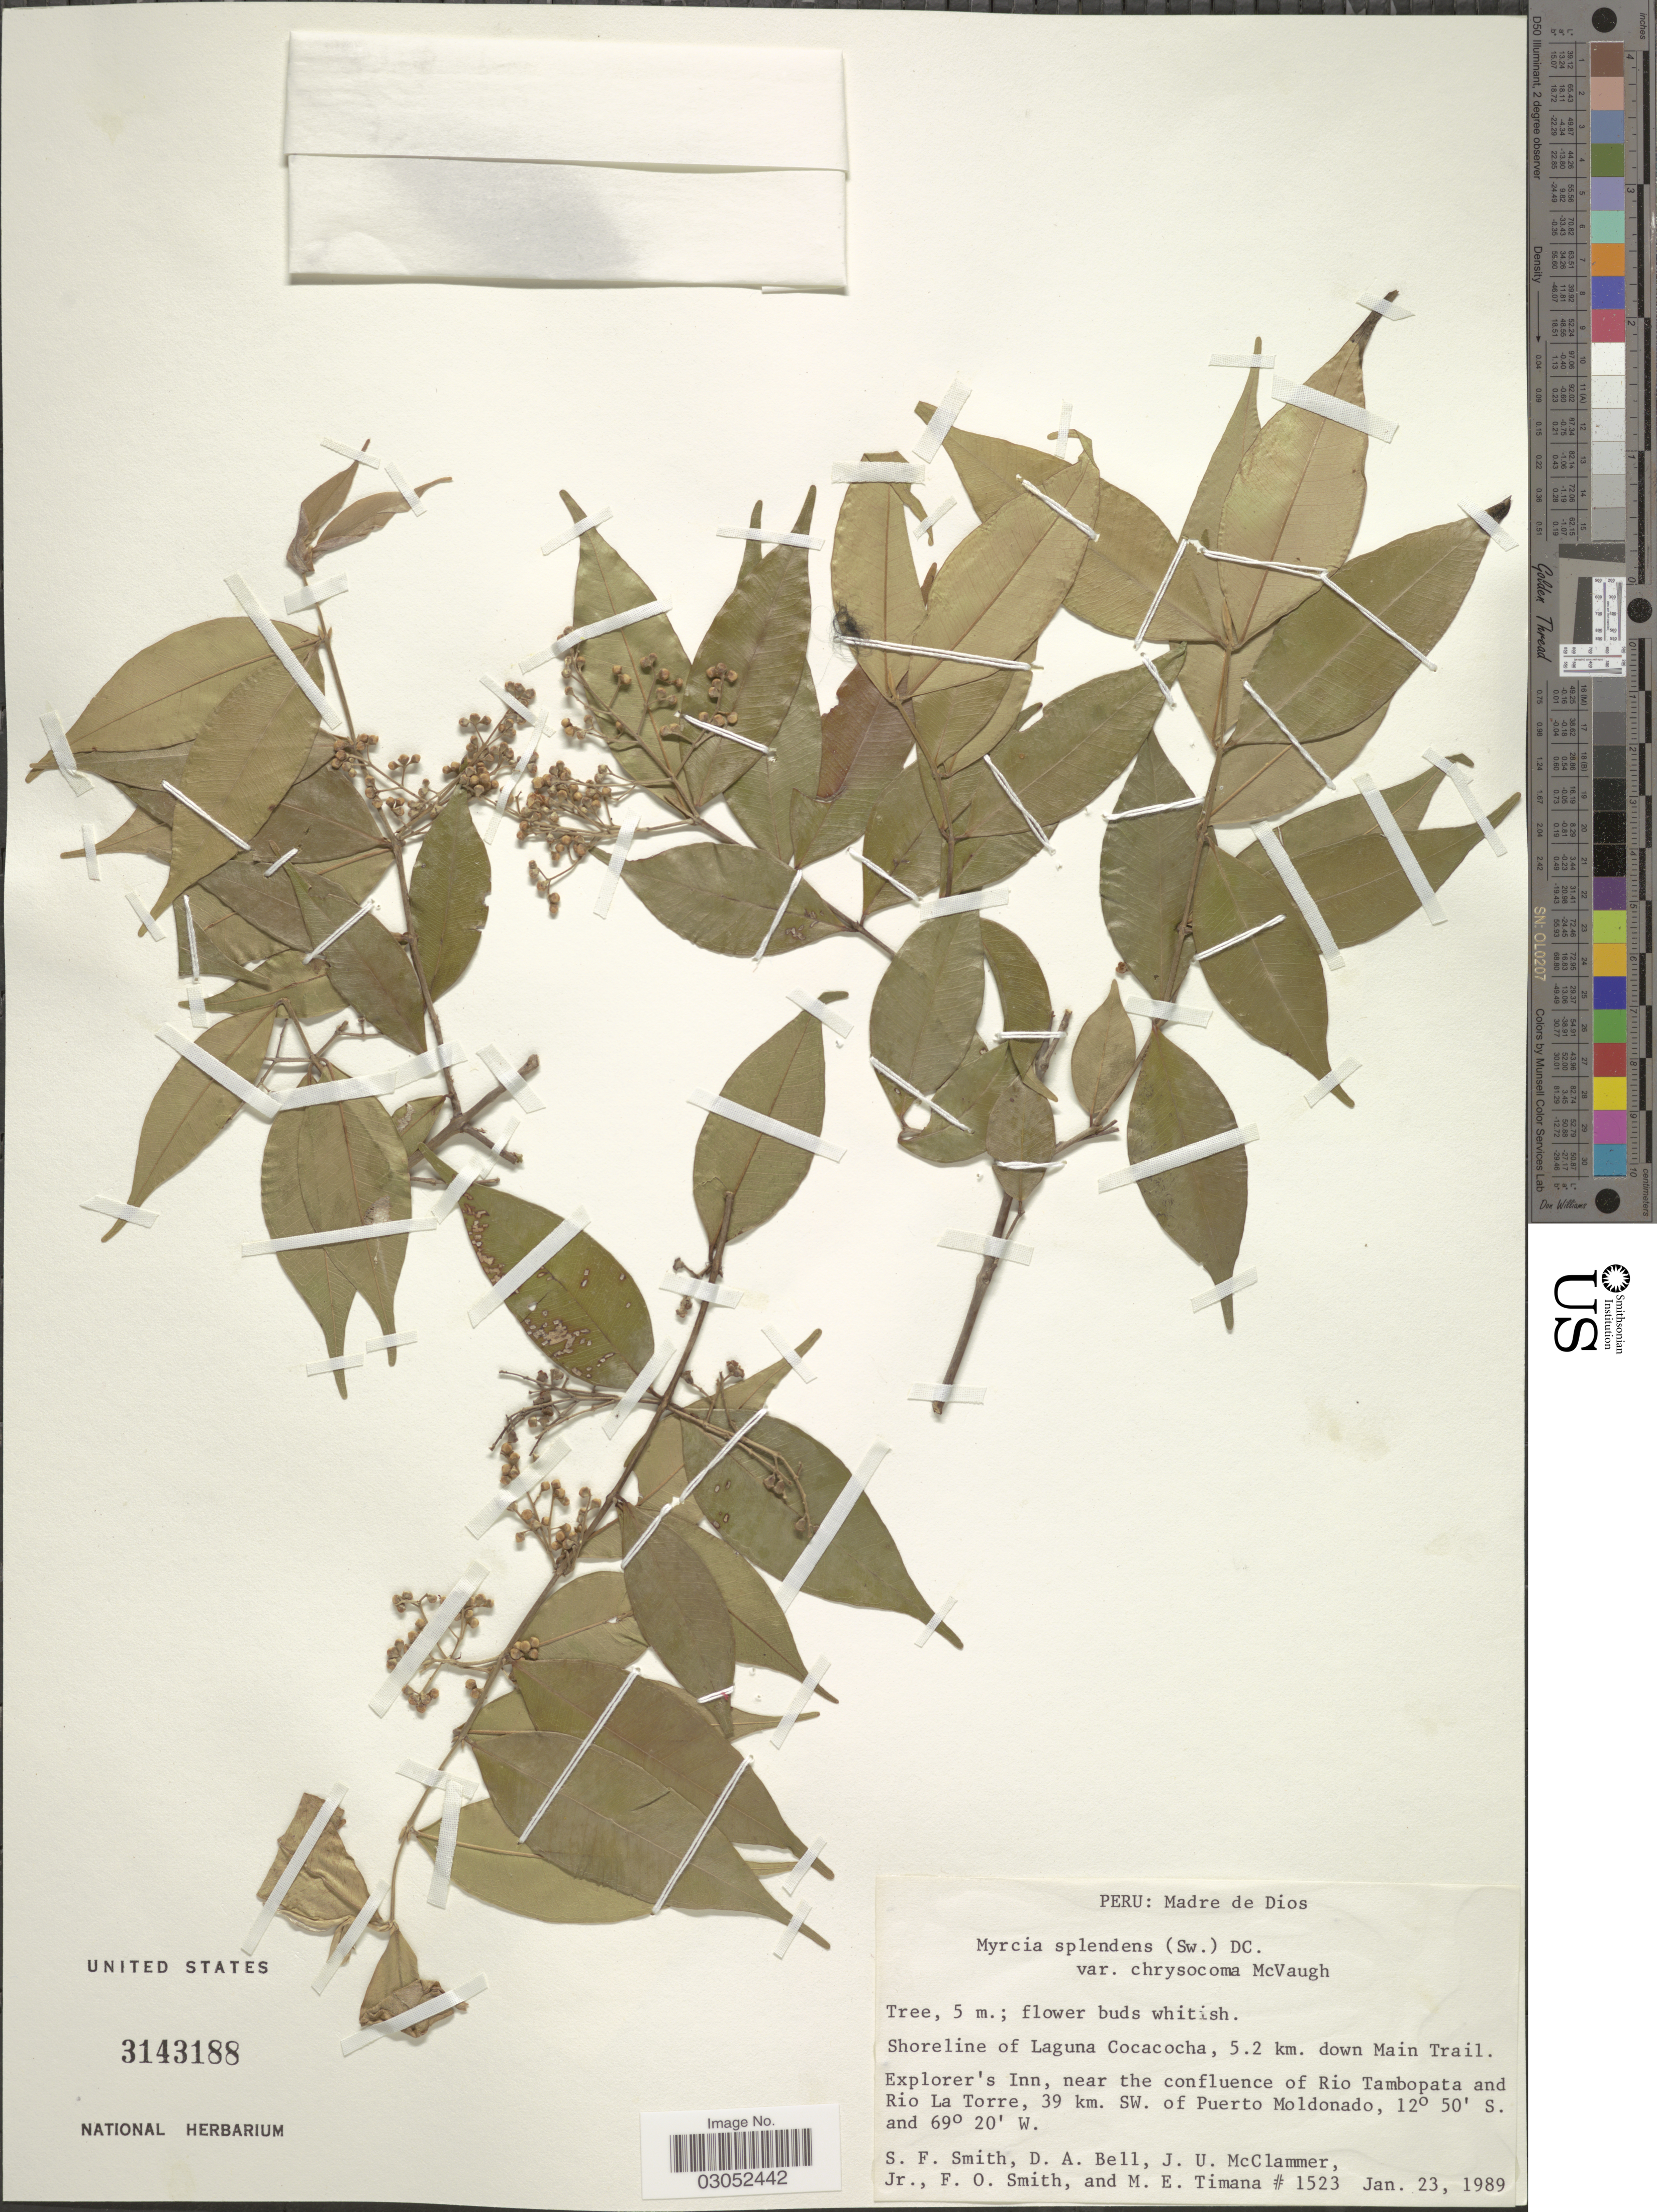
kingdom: Plantae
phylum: Tracheophyta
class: Magnoliopsida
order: Myrtales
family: Myrtaceae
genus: Myrcia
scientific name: Myrcia splendens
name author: (Sw.) DC.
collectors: S.F. Smith, D. A. Bell, J. McClammer Jr. & F. Smith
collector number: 1523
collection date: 1989-01-23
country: Peru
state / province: Madre de Dios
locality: Shoreline of Laguna Cocacocha, 5.2 km. down Main Trail. Explorer's Inn, near the confluence of Rio Tambopata and Rio La Torre, 39 km. SW. of Puerto Moldonado.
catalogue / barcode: US 3143188